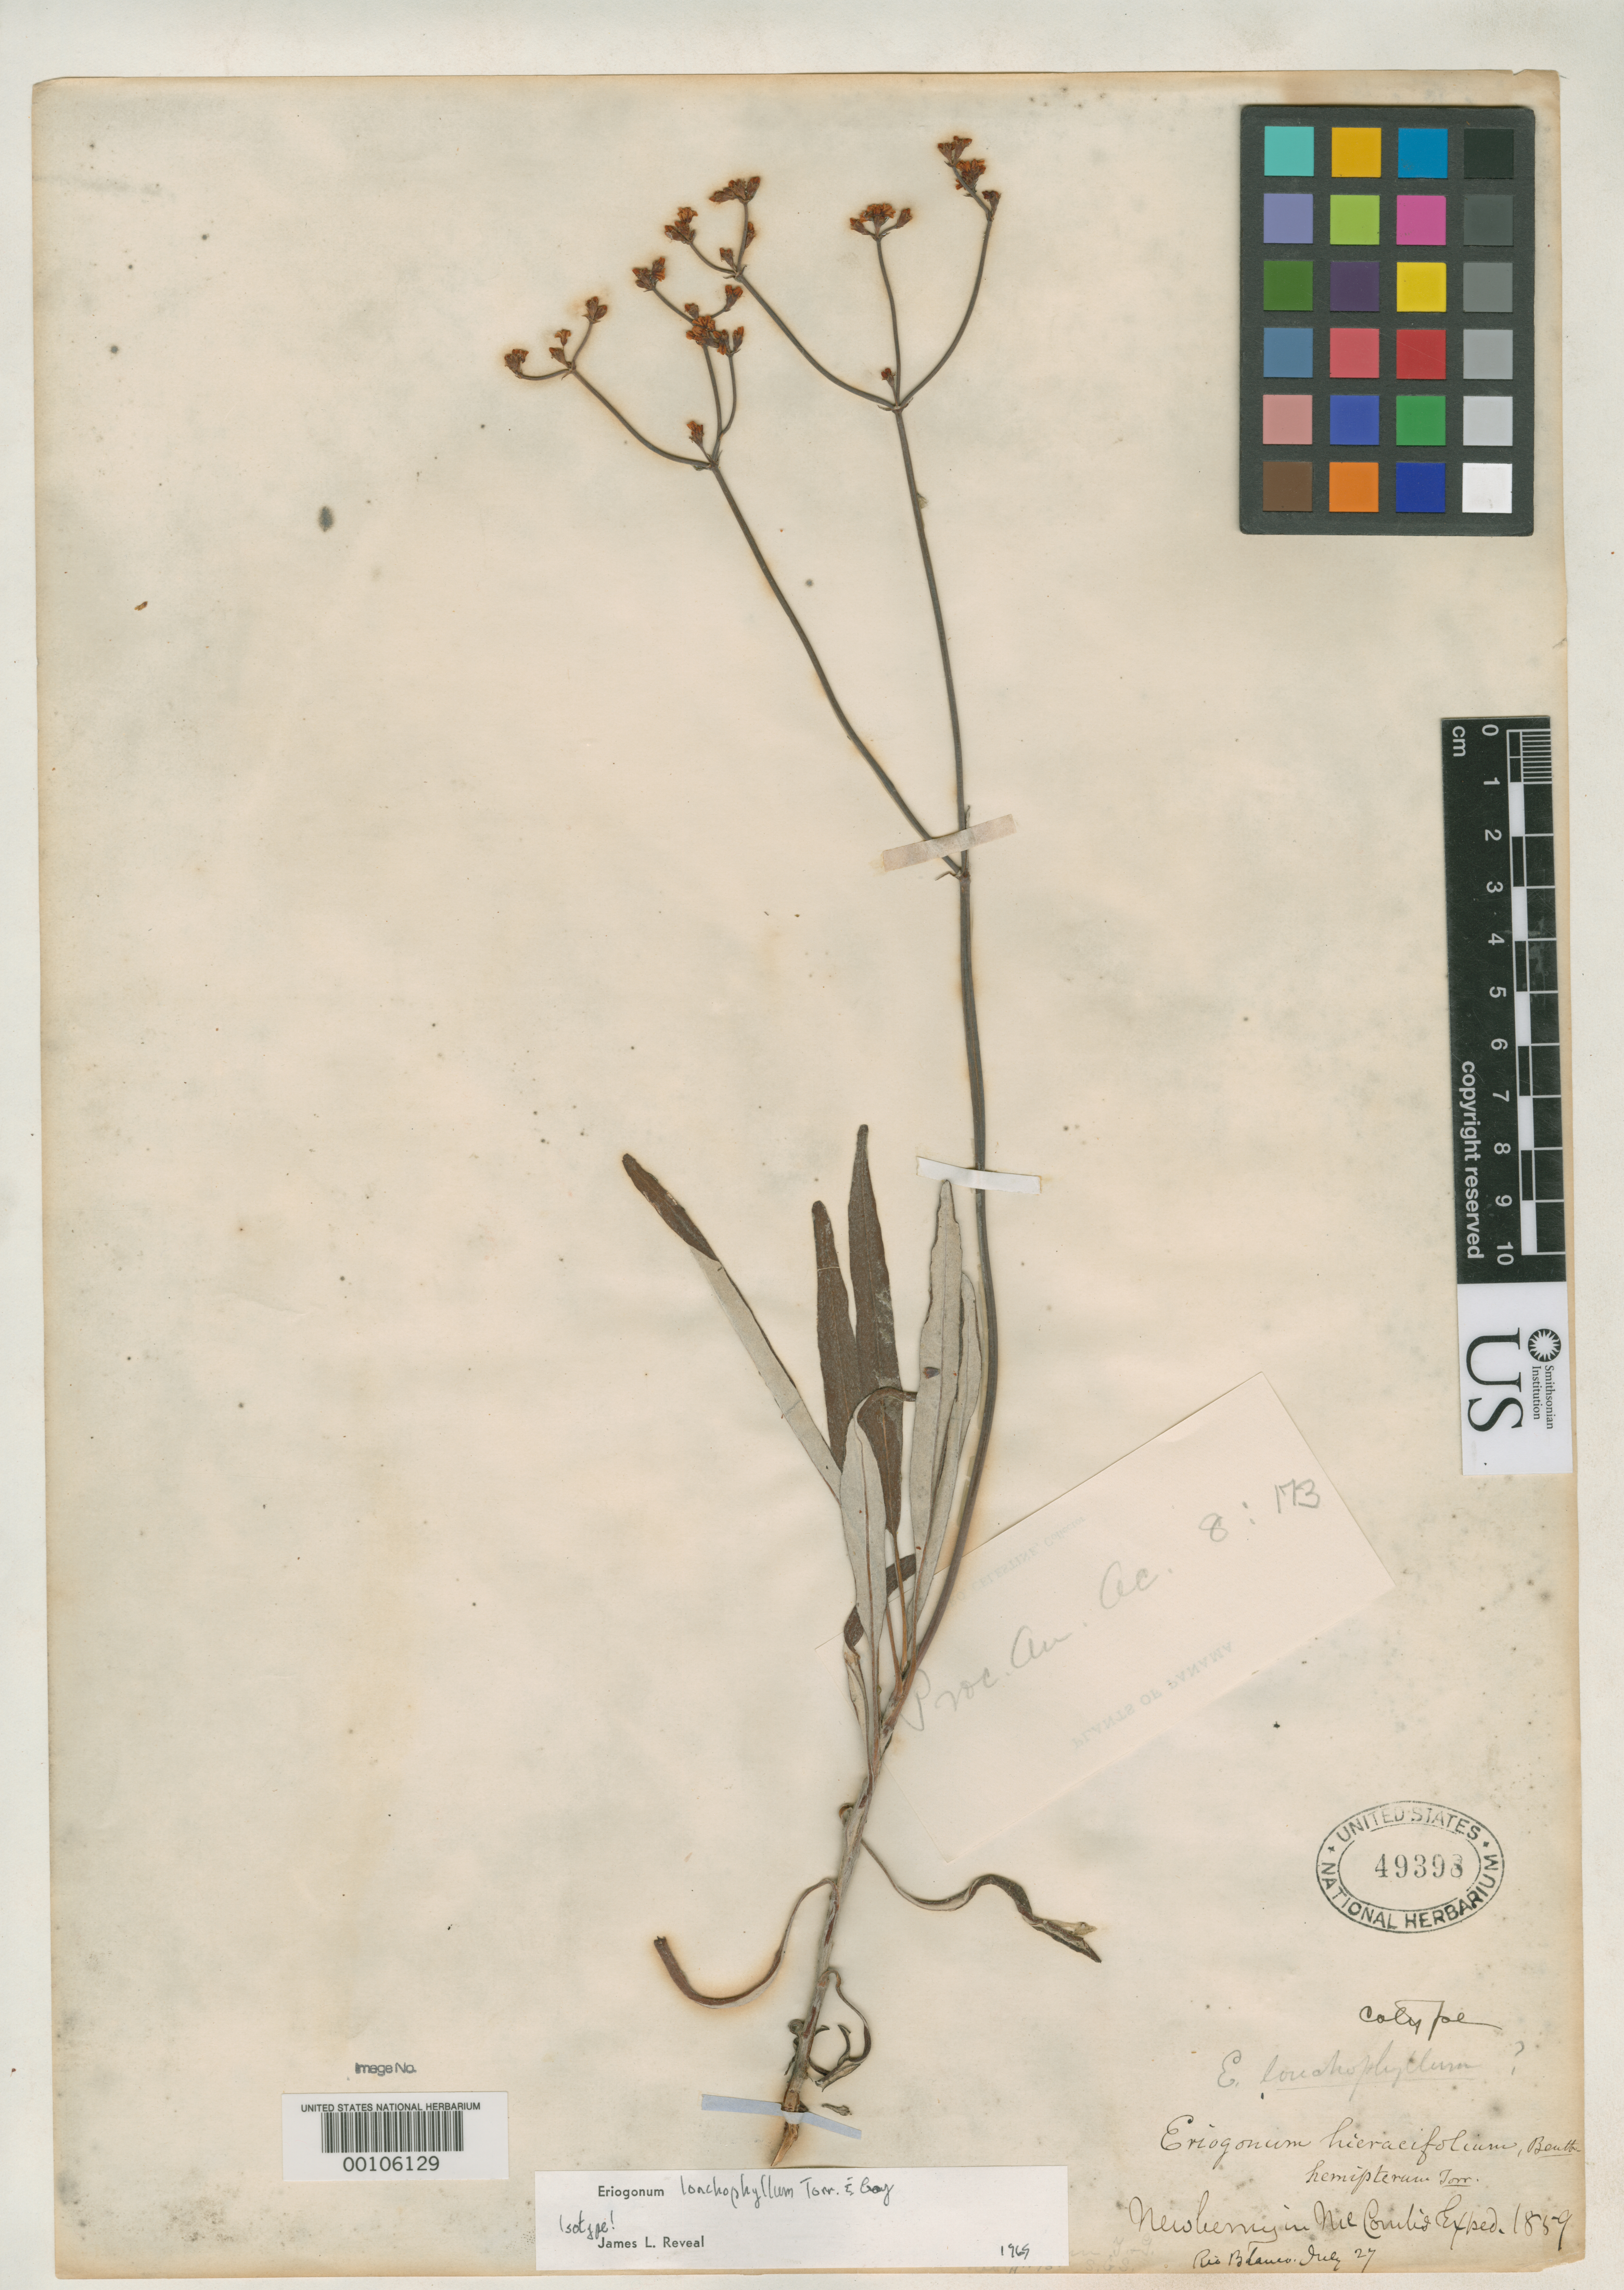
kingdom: Plantae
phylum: Tracheophyta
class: Magnoliopsida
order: Caryophyllales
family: Polygonaceae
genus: Eriogonum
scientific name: Eriogonum lonchophyllum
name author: Torr. & A. Gray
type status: Isotype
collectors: J. S. Newberry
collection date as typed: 27 Jul 1859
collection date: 1859-07-27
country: United States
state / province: New Mexico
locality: Rio Blanco.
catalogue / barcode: US 49398